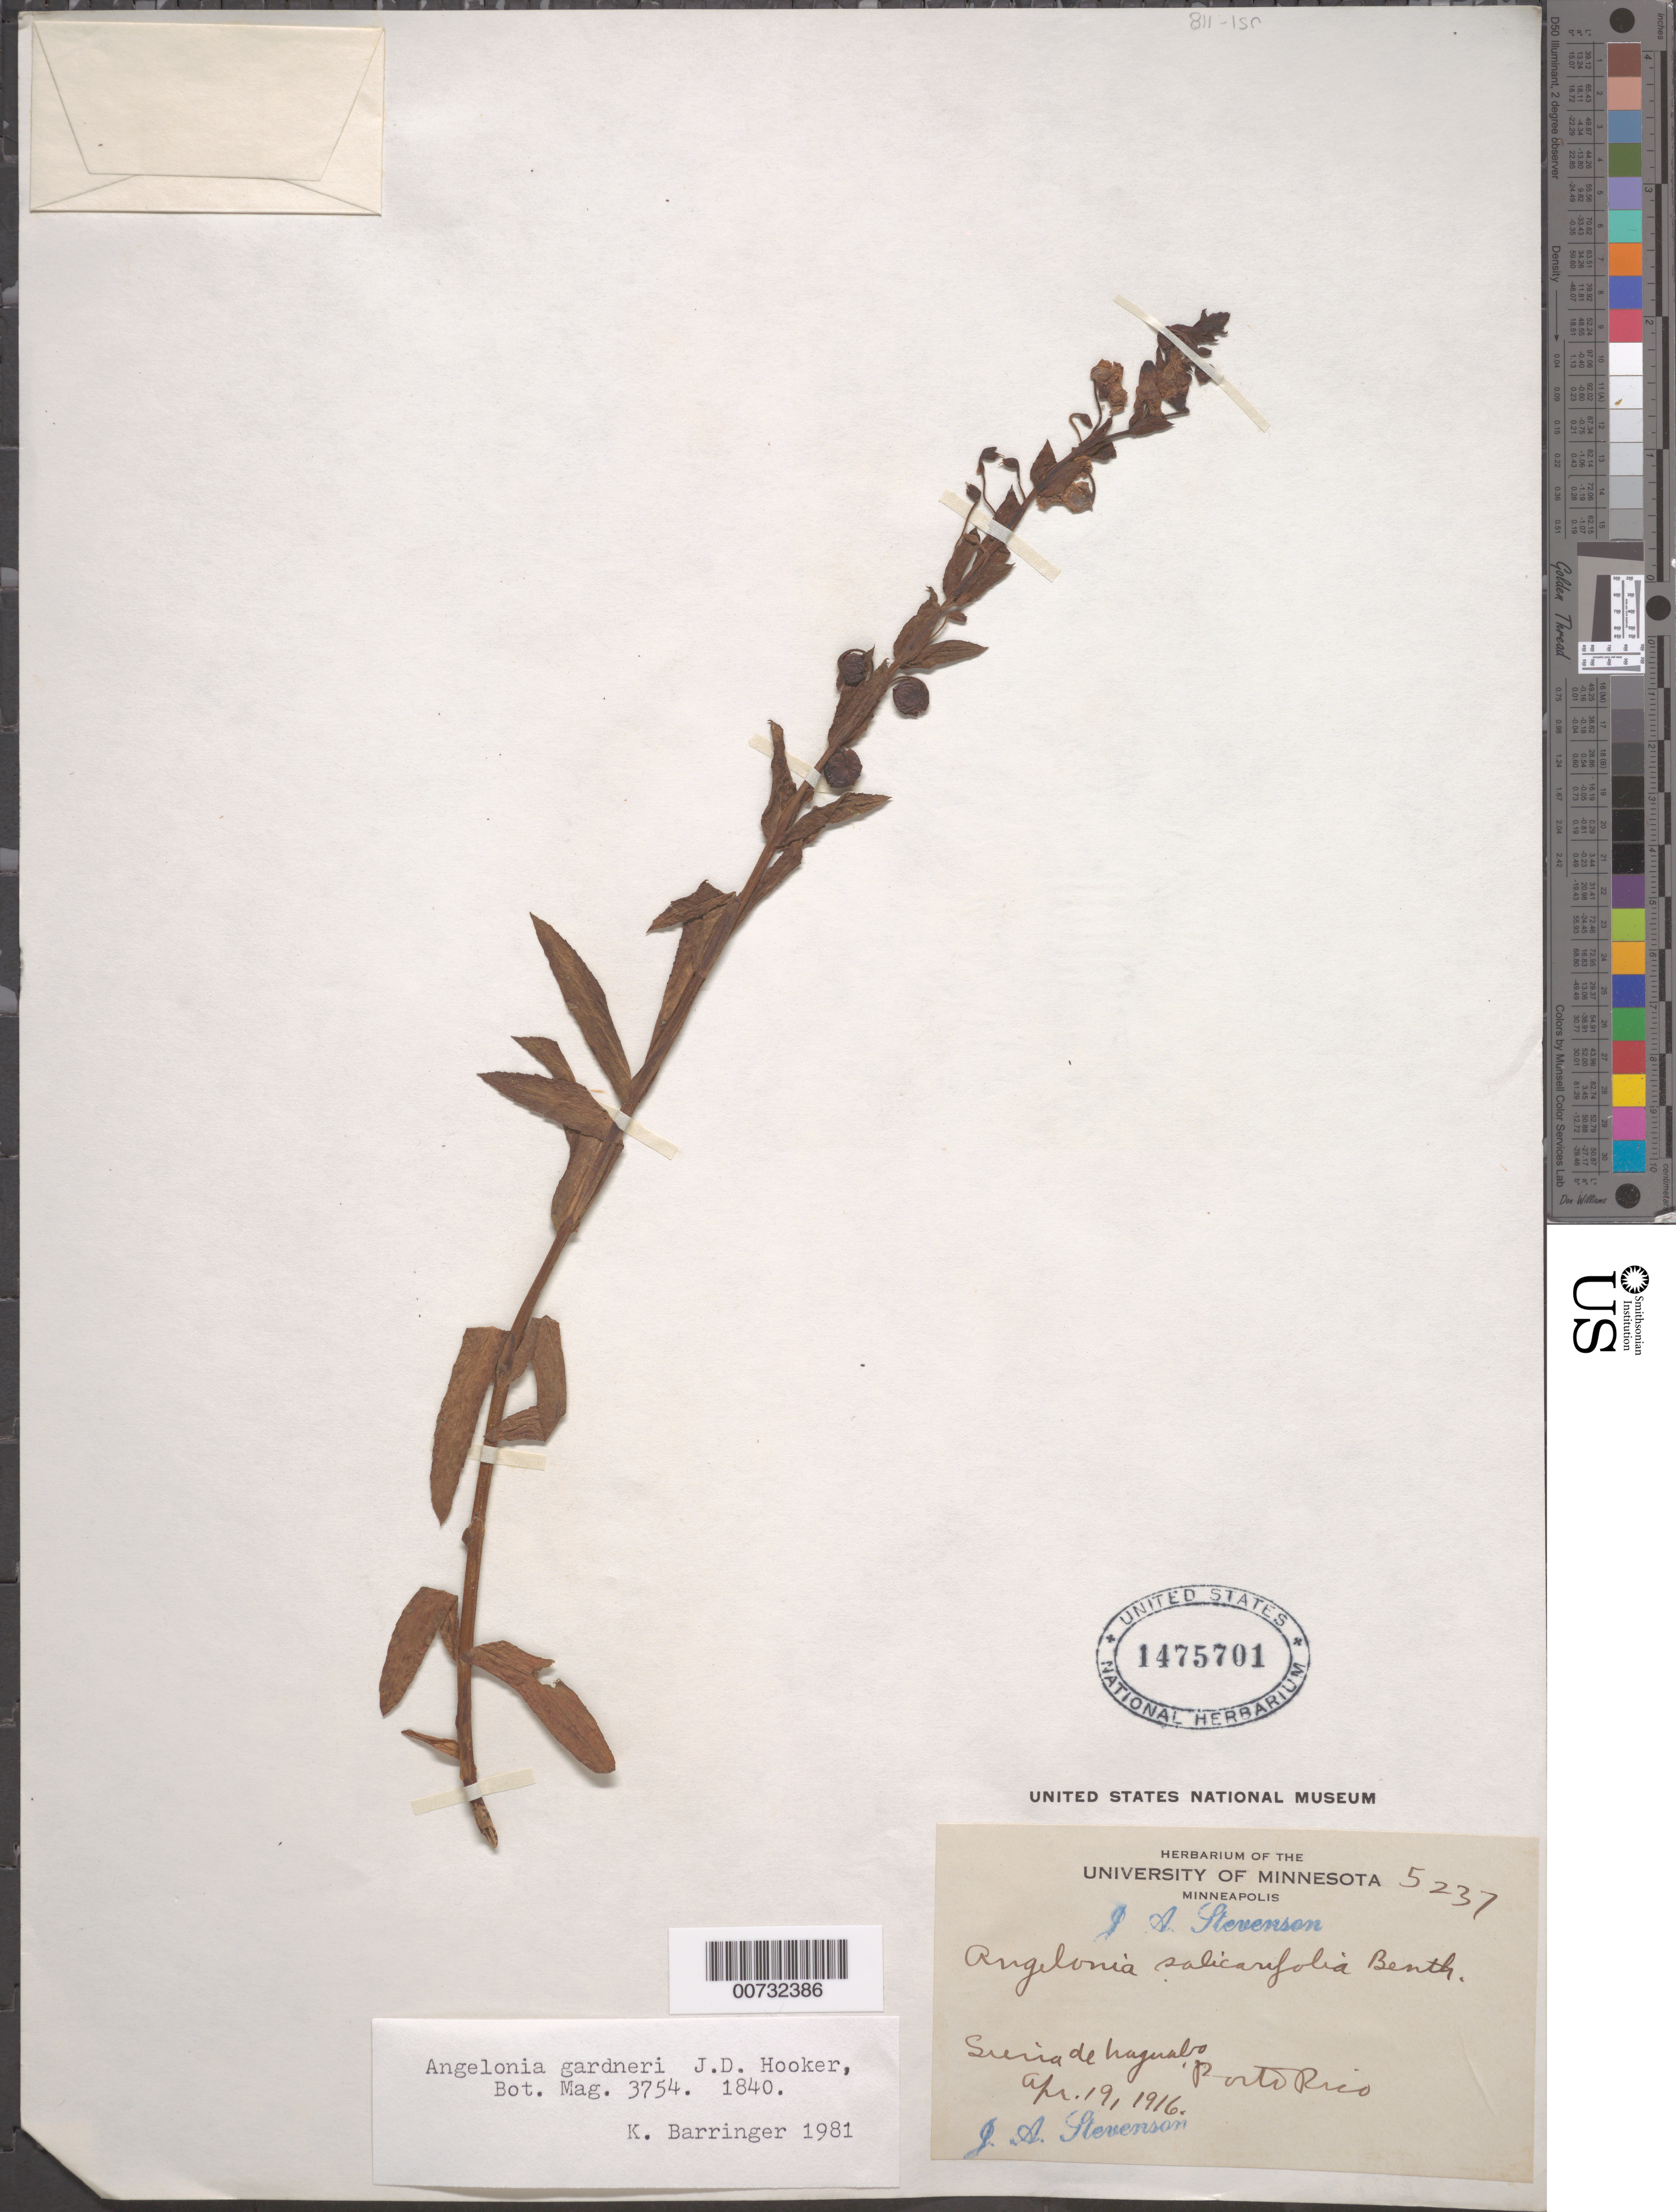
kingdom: Plantae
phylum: Tracheophyta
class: Magnoliopsida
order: Lamiales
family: Plantaginaceae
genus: Angelonia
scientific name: Angelonia gardneri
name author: Hook.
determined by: Barringer, K.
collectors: J. Stevenson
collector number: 5237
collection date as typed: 19 Apr 1916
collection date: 1916-04-19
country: Puerto Rico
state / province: Naguabo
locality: Sierra de Naguabo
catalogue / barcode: US 1475701